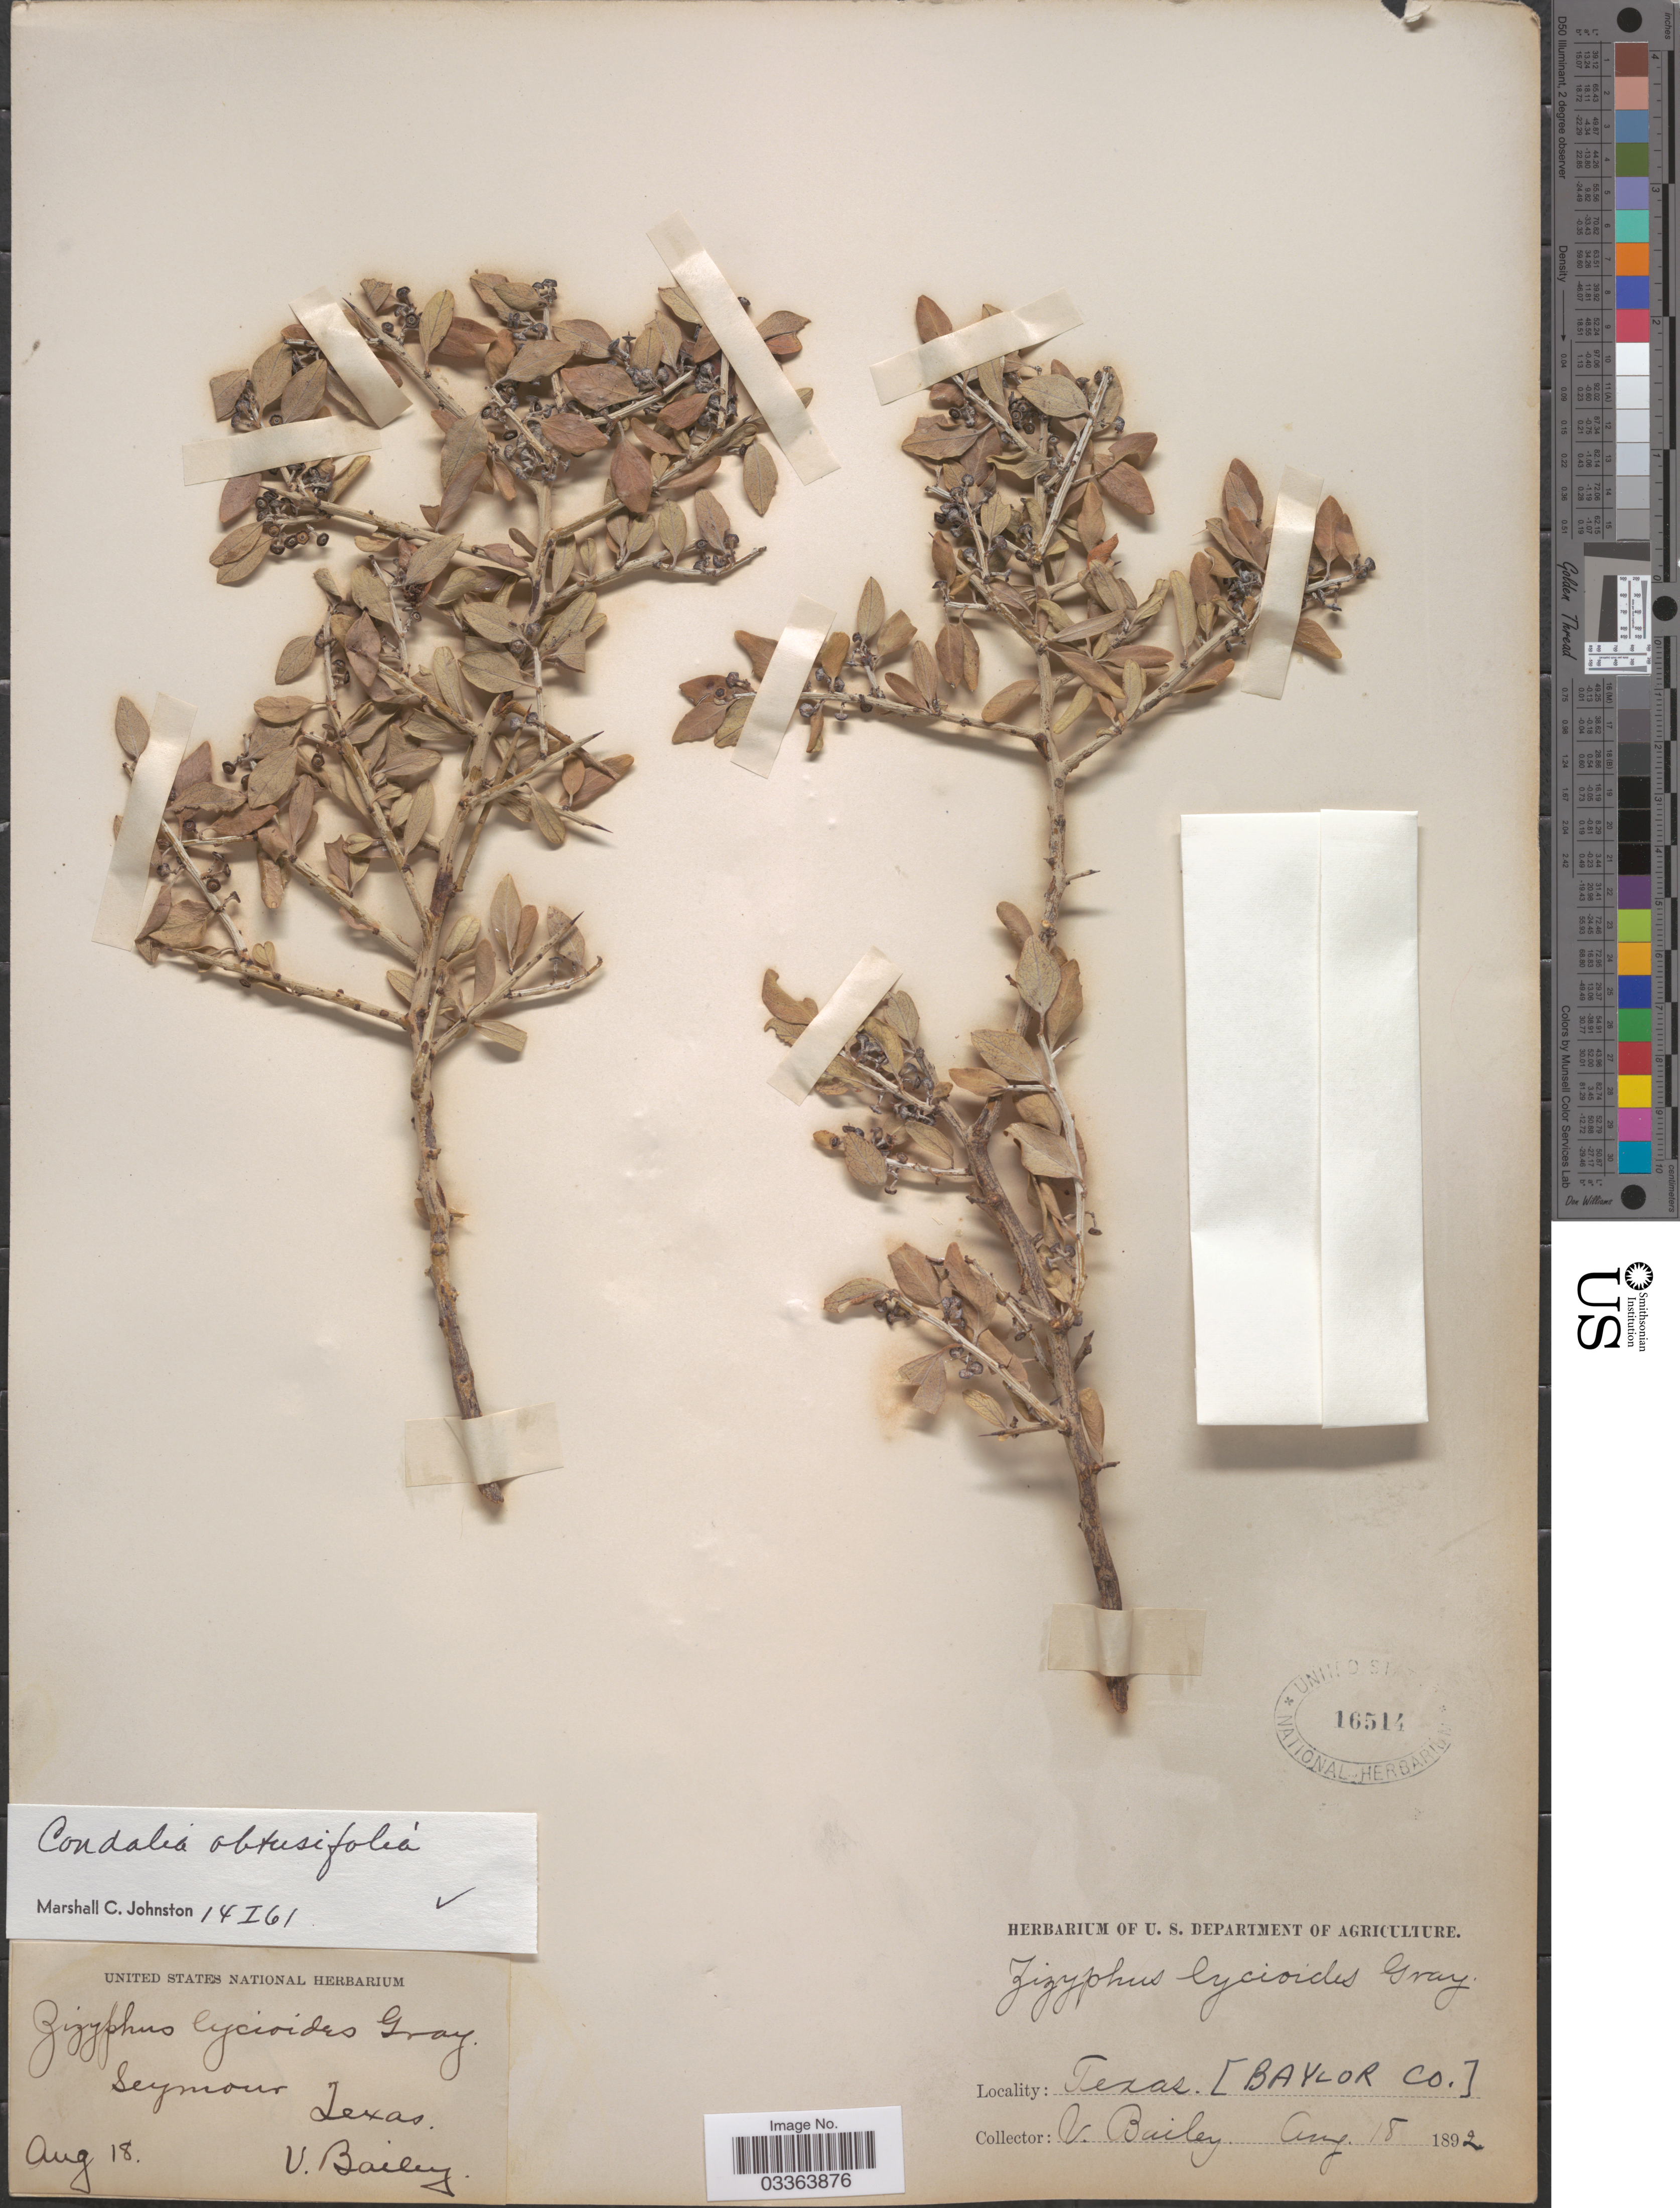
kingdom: Plantae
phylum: Tracheophyta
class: Magnoliopsida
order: Rosales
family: Rhamnaceae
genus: Sarcomphalus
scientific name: Sarcomphalus obtusifolius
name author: (Hook. ex Torr. & A. Gray) Hauenschild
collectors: V. O. Bailey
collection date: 1892-08-18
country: United States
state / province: Texas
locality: Seymour. Baylor Co.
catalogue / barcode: US 16514